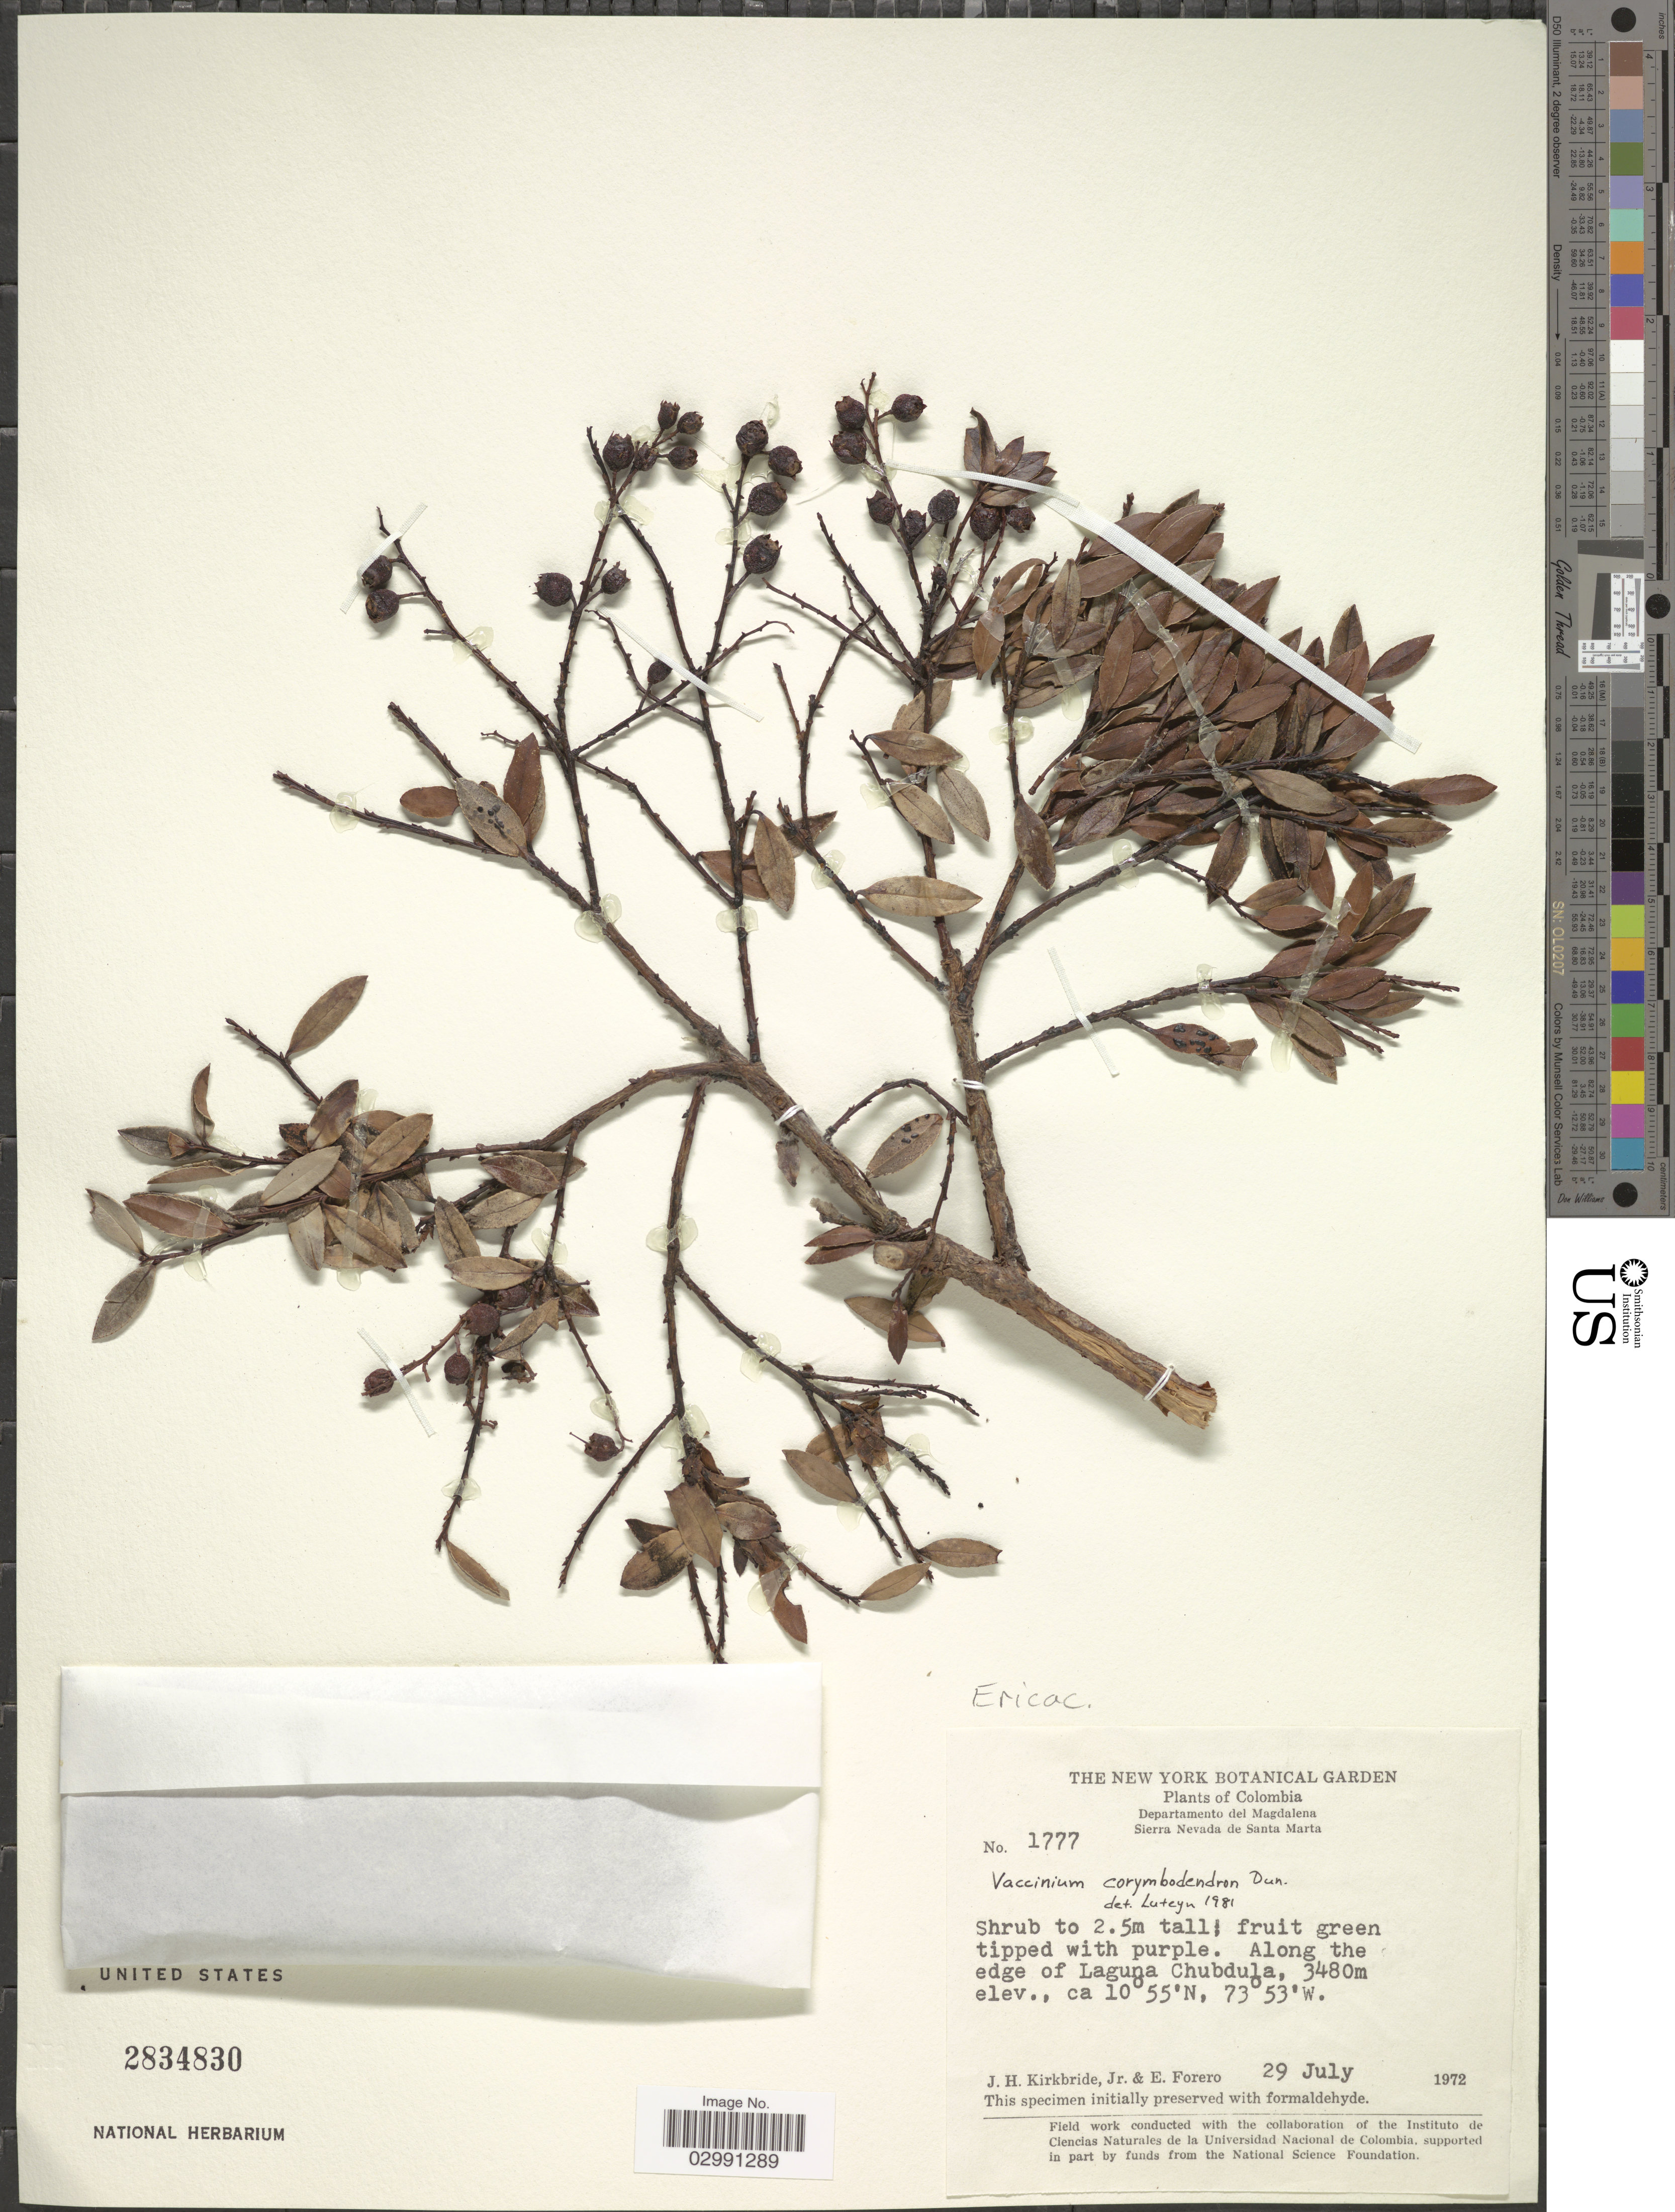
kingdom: Plantae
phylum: Tracheophyta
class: Magnoliopsida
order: Ericales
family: Ericaceae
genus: Vaccinium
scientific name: Vaccinium corymbodendron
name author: Dunal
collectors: J. H. Kirkbride & E. Forero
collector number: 1777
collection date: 1972-07-29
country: Colombia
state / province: Magdalena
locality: Departamento del Magdalena. Sierra Nevada de Santa Marta. Along the edge of Laguna Chubdula.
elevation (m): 3480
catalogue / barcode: US 2834830